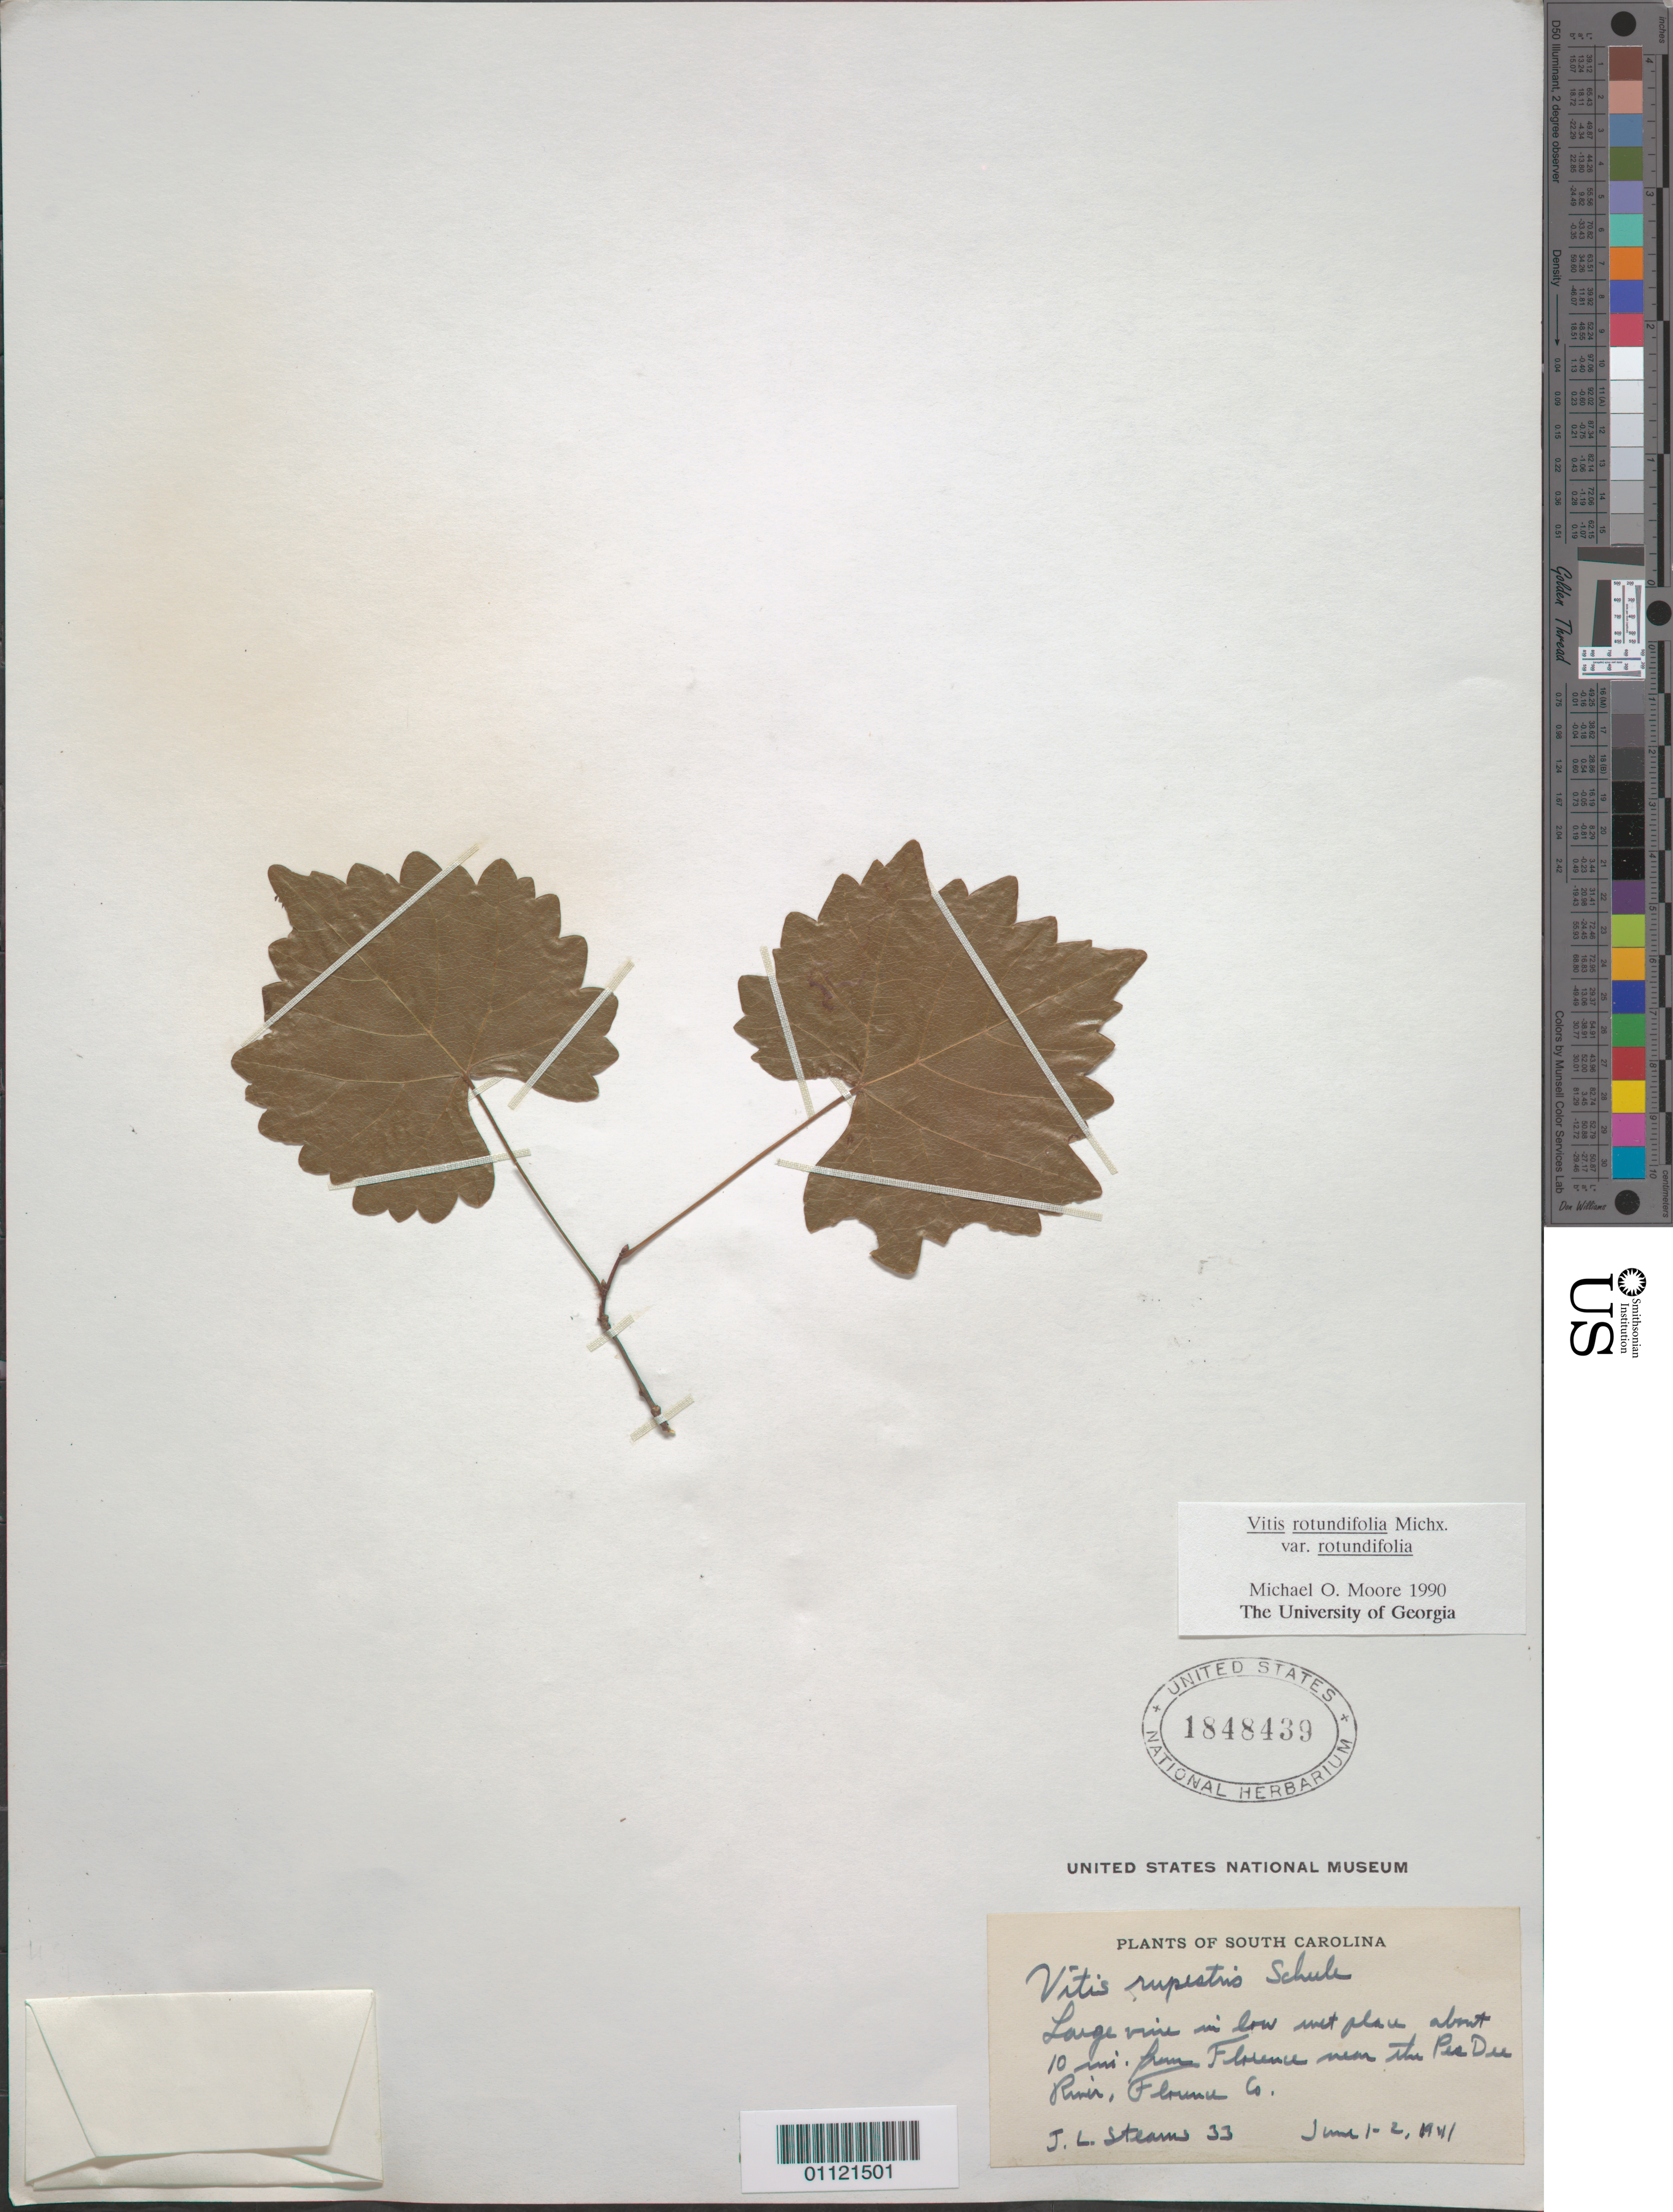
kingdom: Plantae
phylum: Tracheophyta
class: Magnoliopsida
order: Vitales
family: Vitaceae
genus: Vitis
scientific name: Vitis rotundifolia var. rotundifolia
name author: Michx.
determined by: Moore, M. O.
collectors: J. Stearns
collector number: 33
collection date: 1911-06-01/1911-06-02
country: United States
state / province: South Carolina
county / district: Florence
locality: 10 mi. from Florence near the Pee Dee River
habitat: low wet place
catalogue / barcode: US 1848439